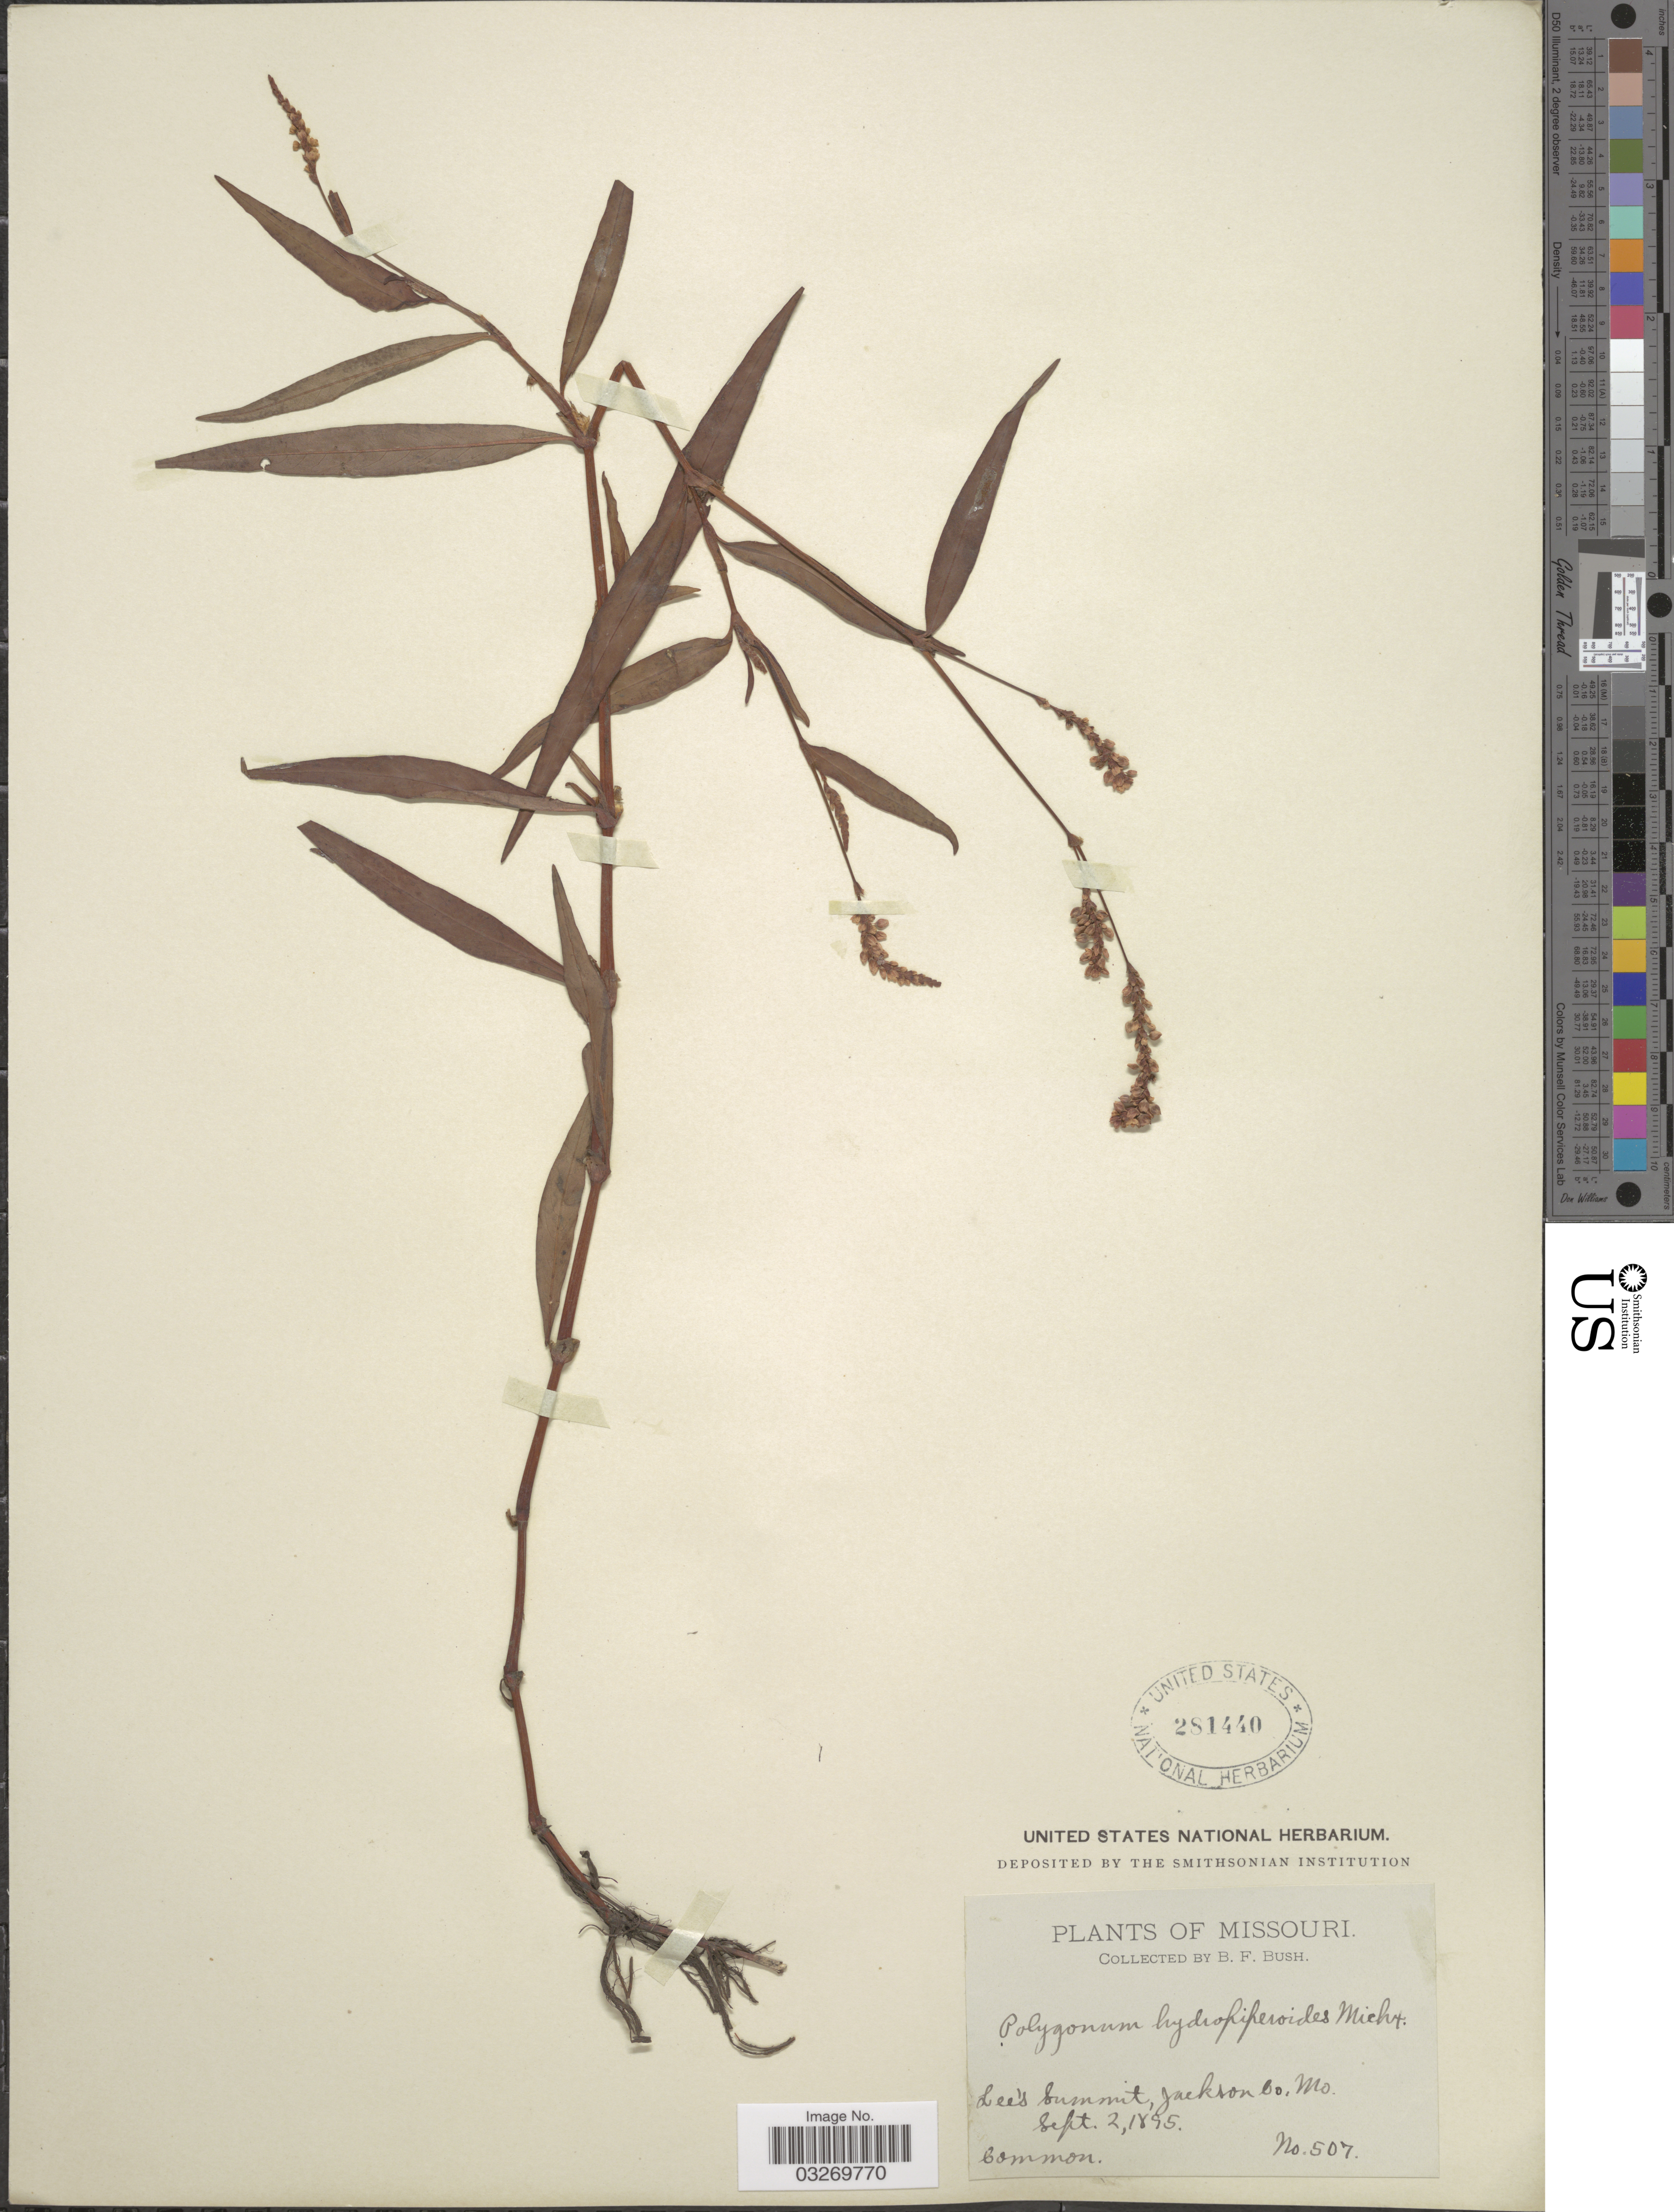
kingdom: Plantae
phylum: Tracheophyta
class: Magnoliopsida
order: Caryophyllales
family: Polygonaceae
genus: Persicaria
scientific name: Persicaria hydropiperoides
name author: (Michx.) Small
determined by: Atha, D. E.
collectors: B. F. Bush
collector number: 507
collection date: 1895-09-02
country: United States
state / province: Missouri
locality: Lee's Summit, Jackson Co.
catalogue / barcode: US 281440